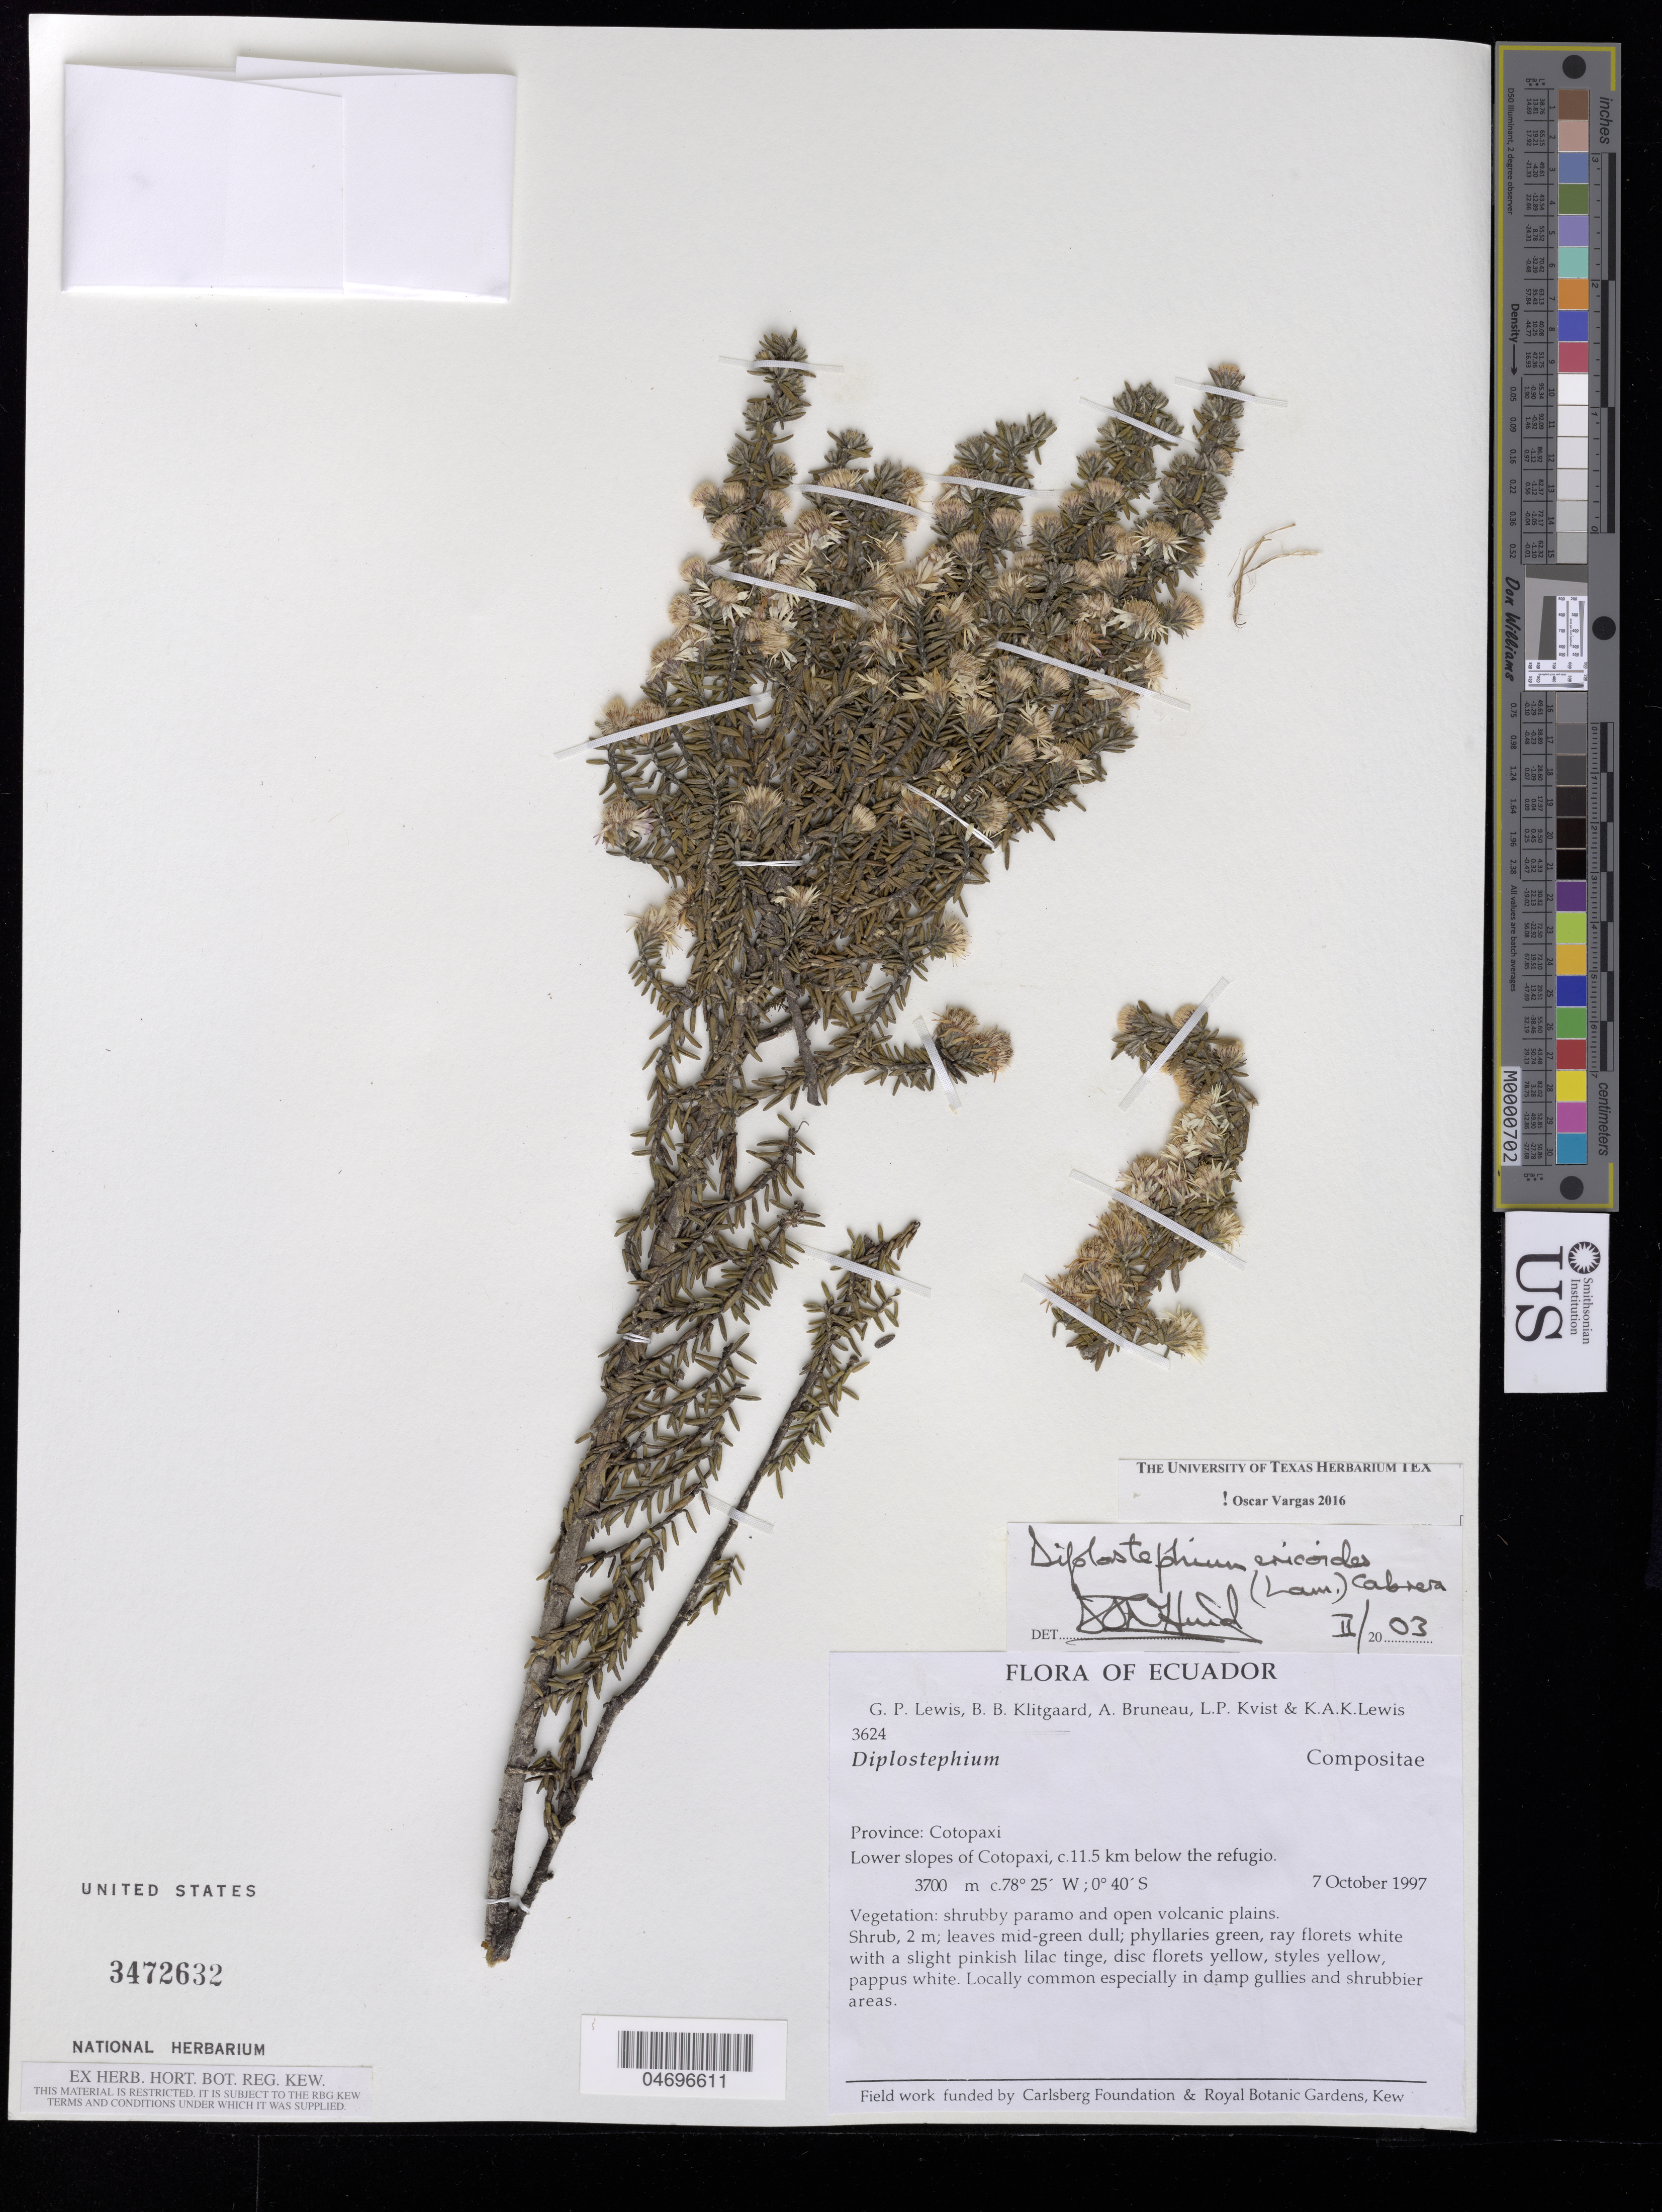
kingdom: Plantae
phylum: Tracheophyta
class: Magnoliopsida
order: Asterales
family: Asteraceae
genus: Diplostephium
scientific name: Diplostephium ericoides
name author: (Lam.) Cabrera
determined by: Vargas, Oscar M.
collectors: G. P. Lewis, B. B. Klitgaard, A. Bruneau, L. P. Kvist & K. Lewis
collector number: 3624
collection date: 1997-10-07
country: Ecuador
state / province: Cotopaxi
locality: Lower slopes of Cotopaxi, c. 11.5 km below the refugio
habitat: Shrubby paramo and open volcanic plains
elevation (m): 3700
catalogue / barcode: US 3472632